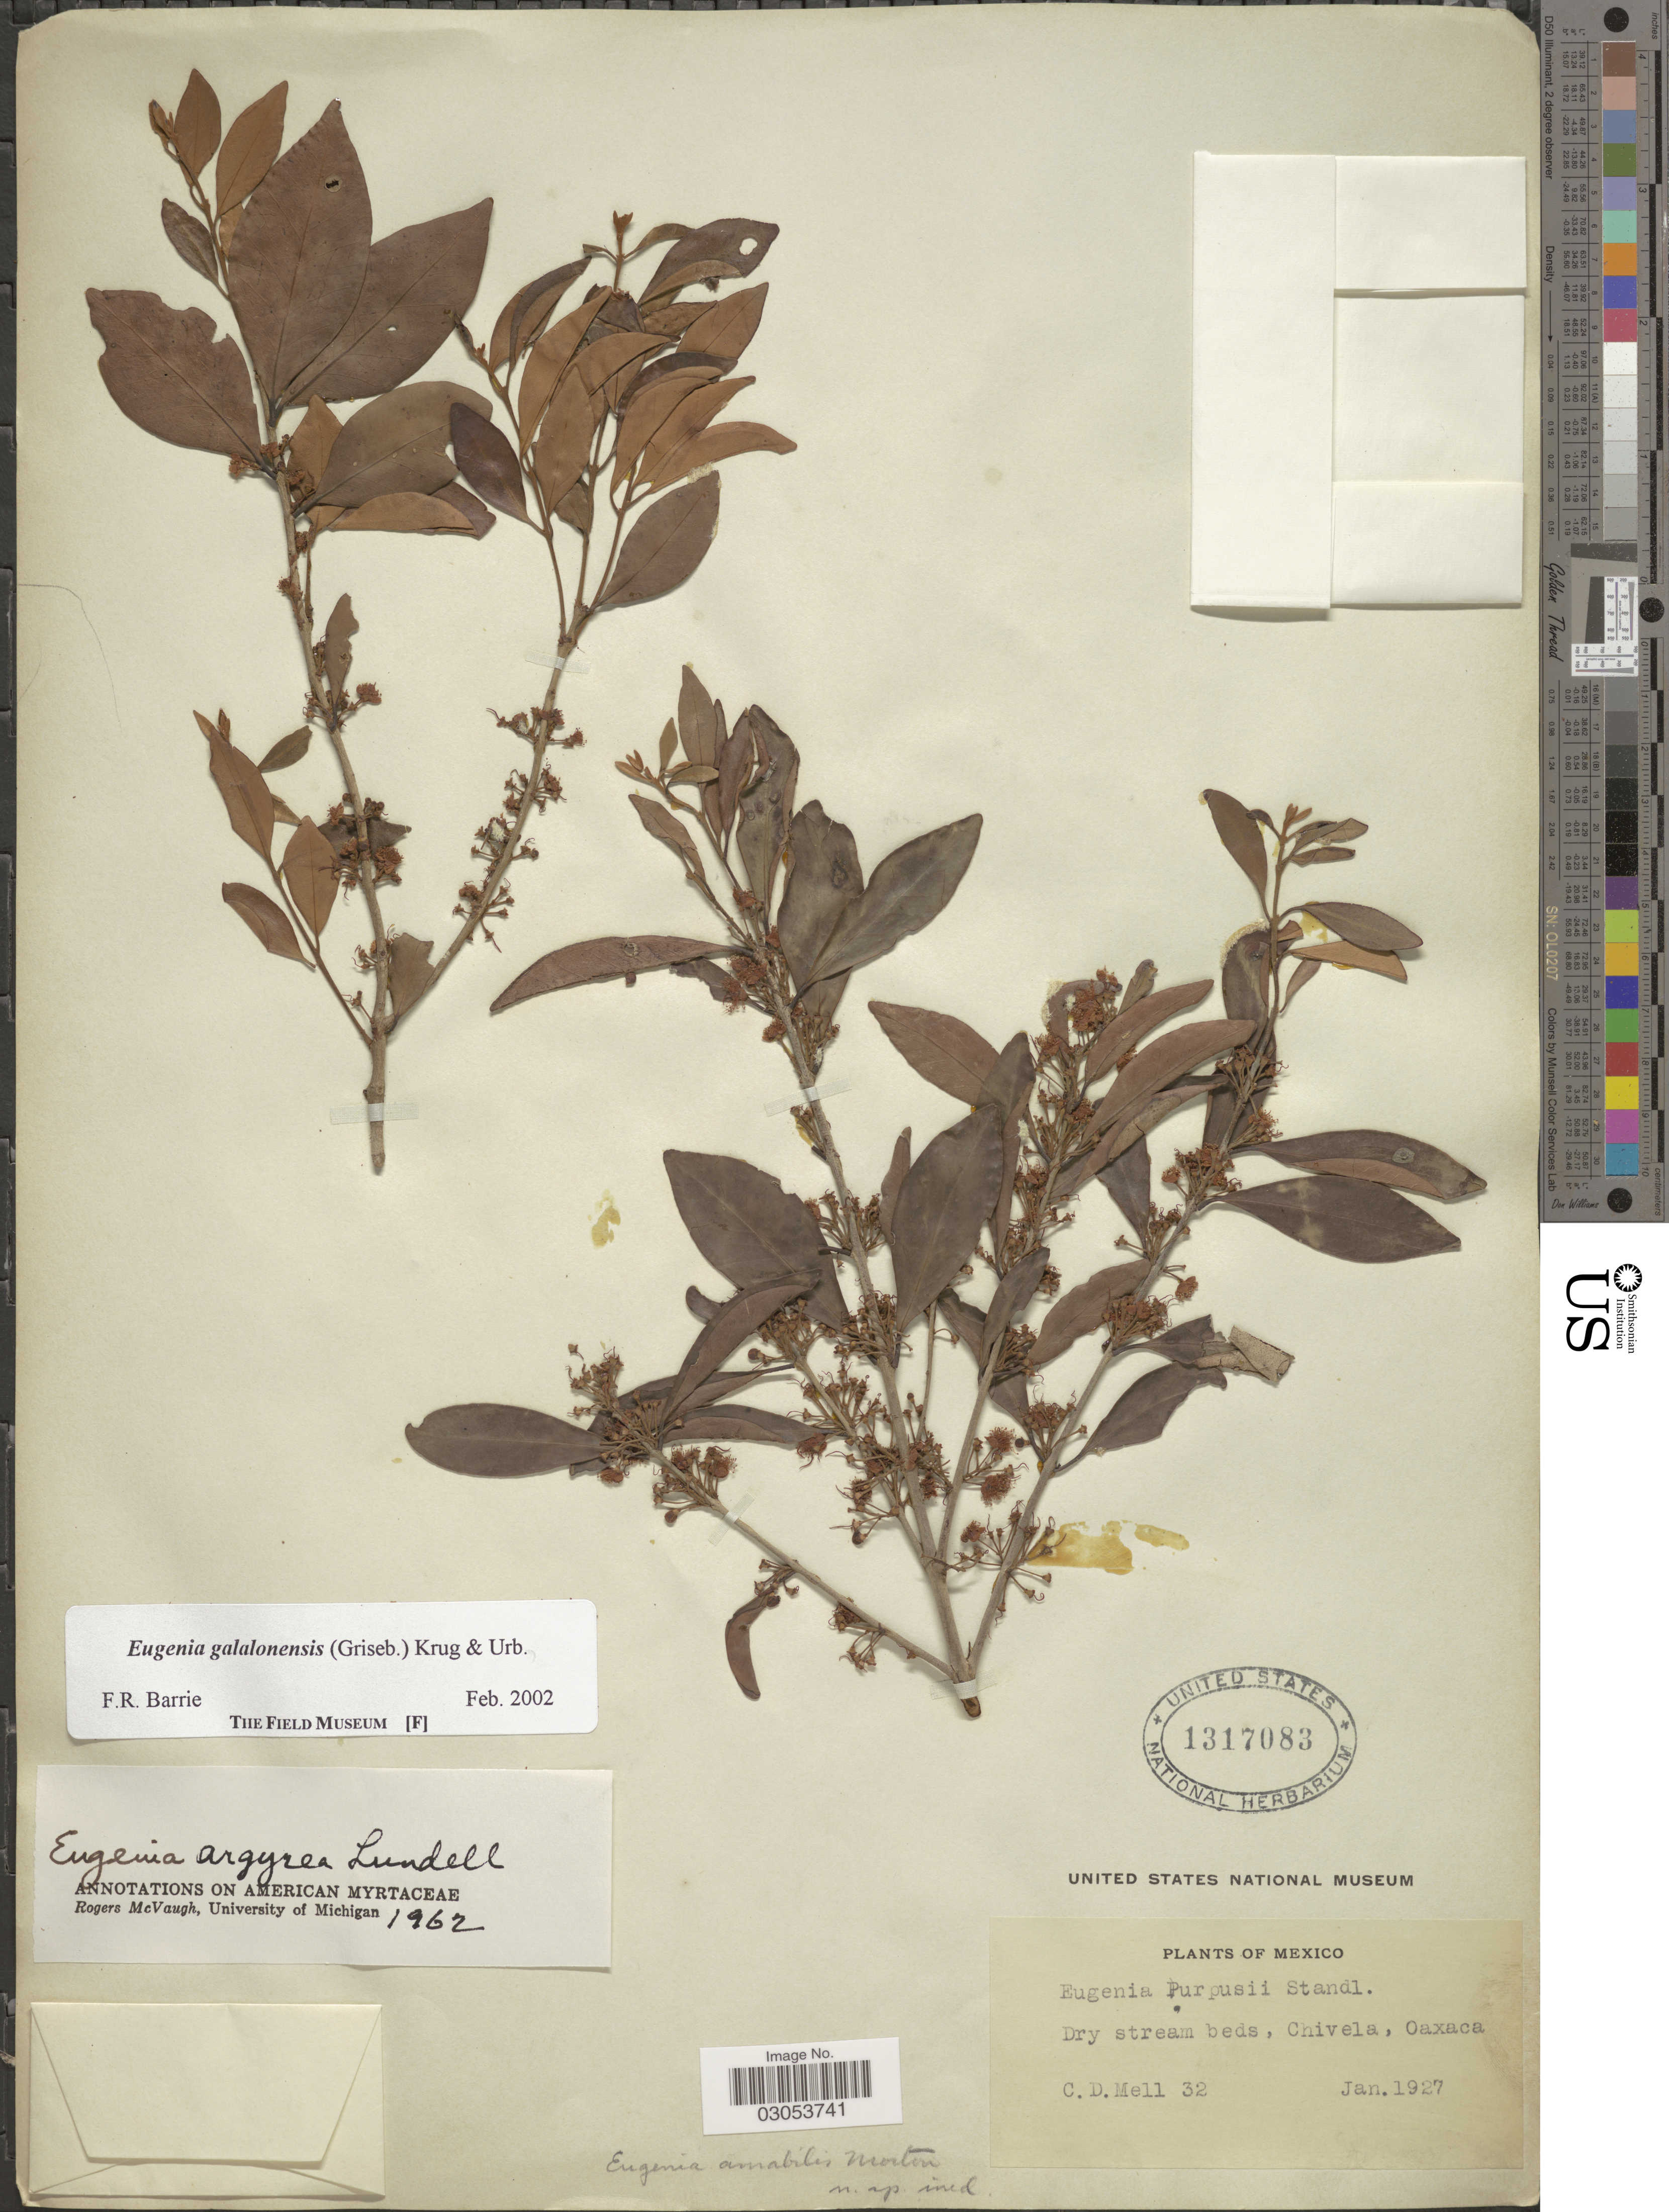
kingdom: Plantae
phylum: Tracheophyta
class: Magnoliopsida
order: Myrtales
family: Myrtaceae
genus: Eugenia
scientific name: Eugenia galalonensis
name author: (Griseb.) Krug & Urb.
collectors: C. D. Mell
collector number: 32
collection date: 1927-01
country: Mexico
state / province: Oaxaca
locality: Dry stream beds, Chivela.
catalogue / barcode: US 1317083